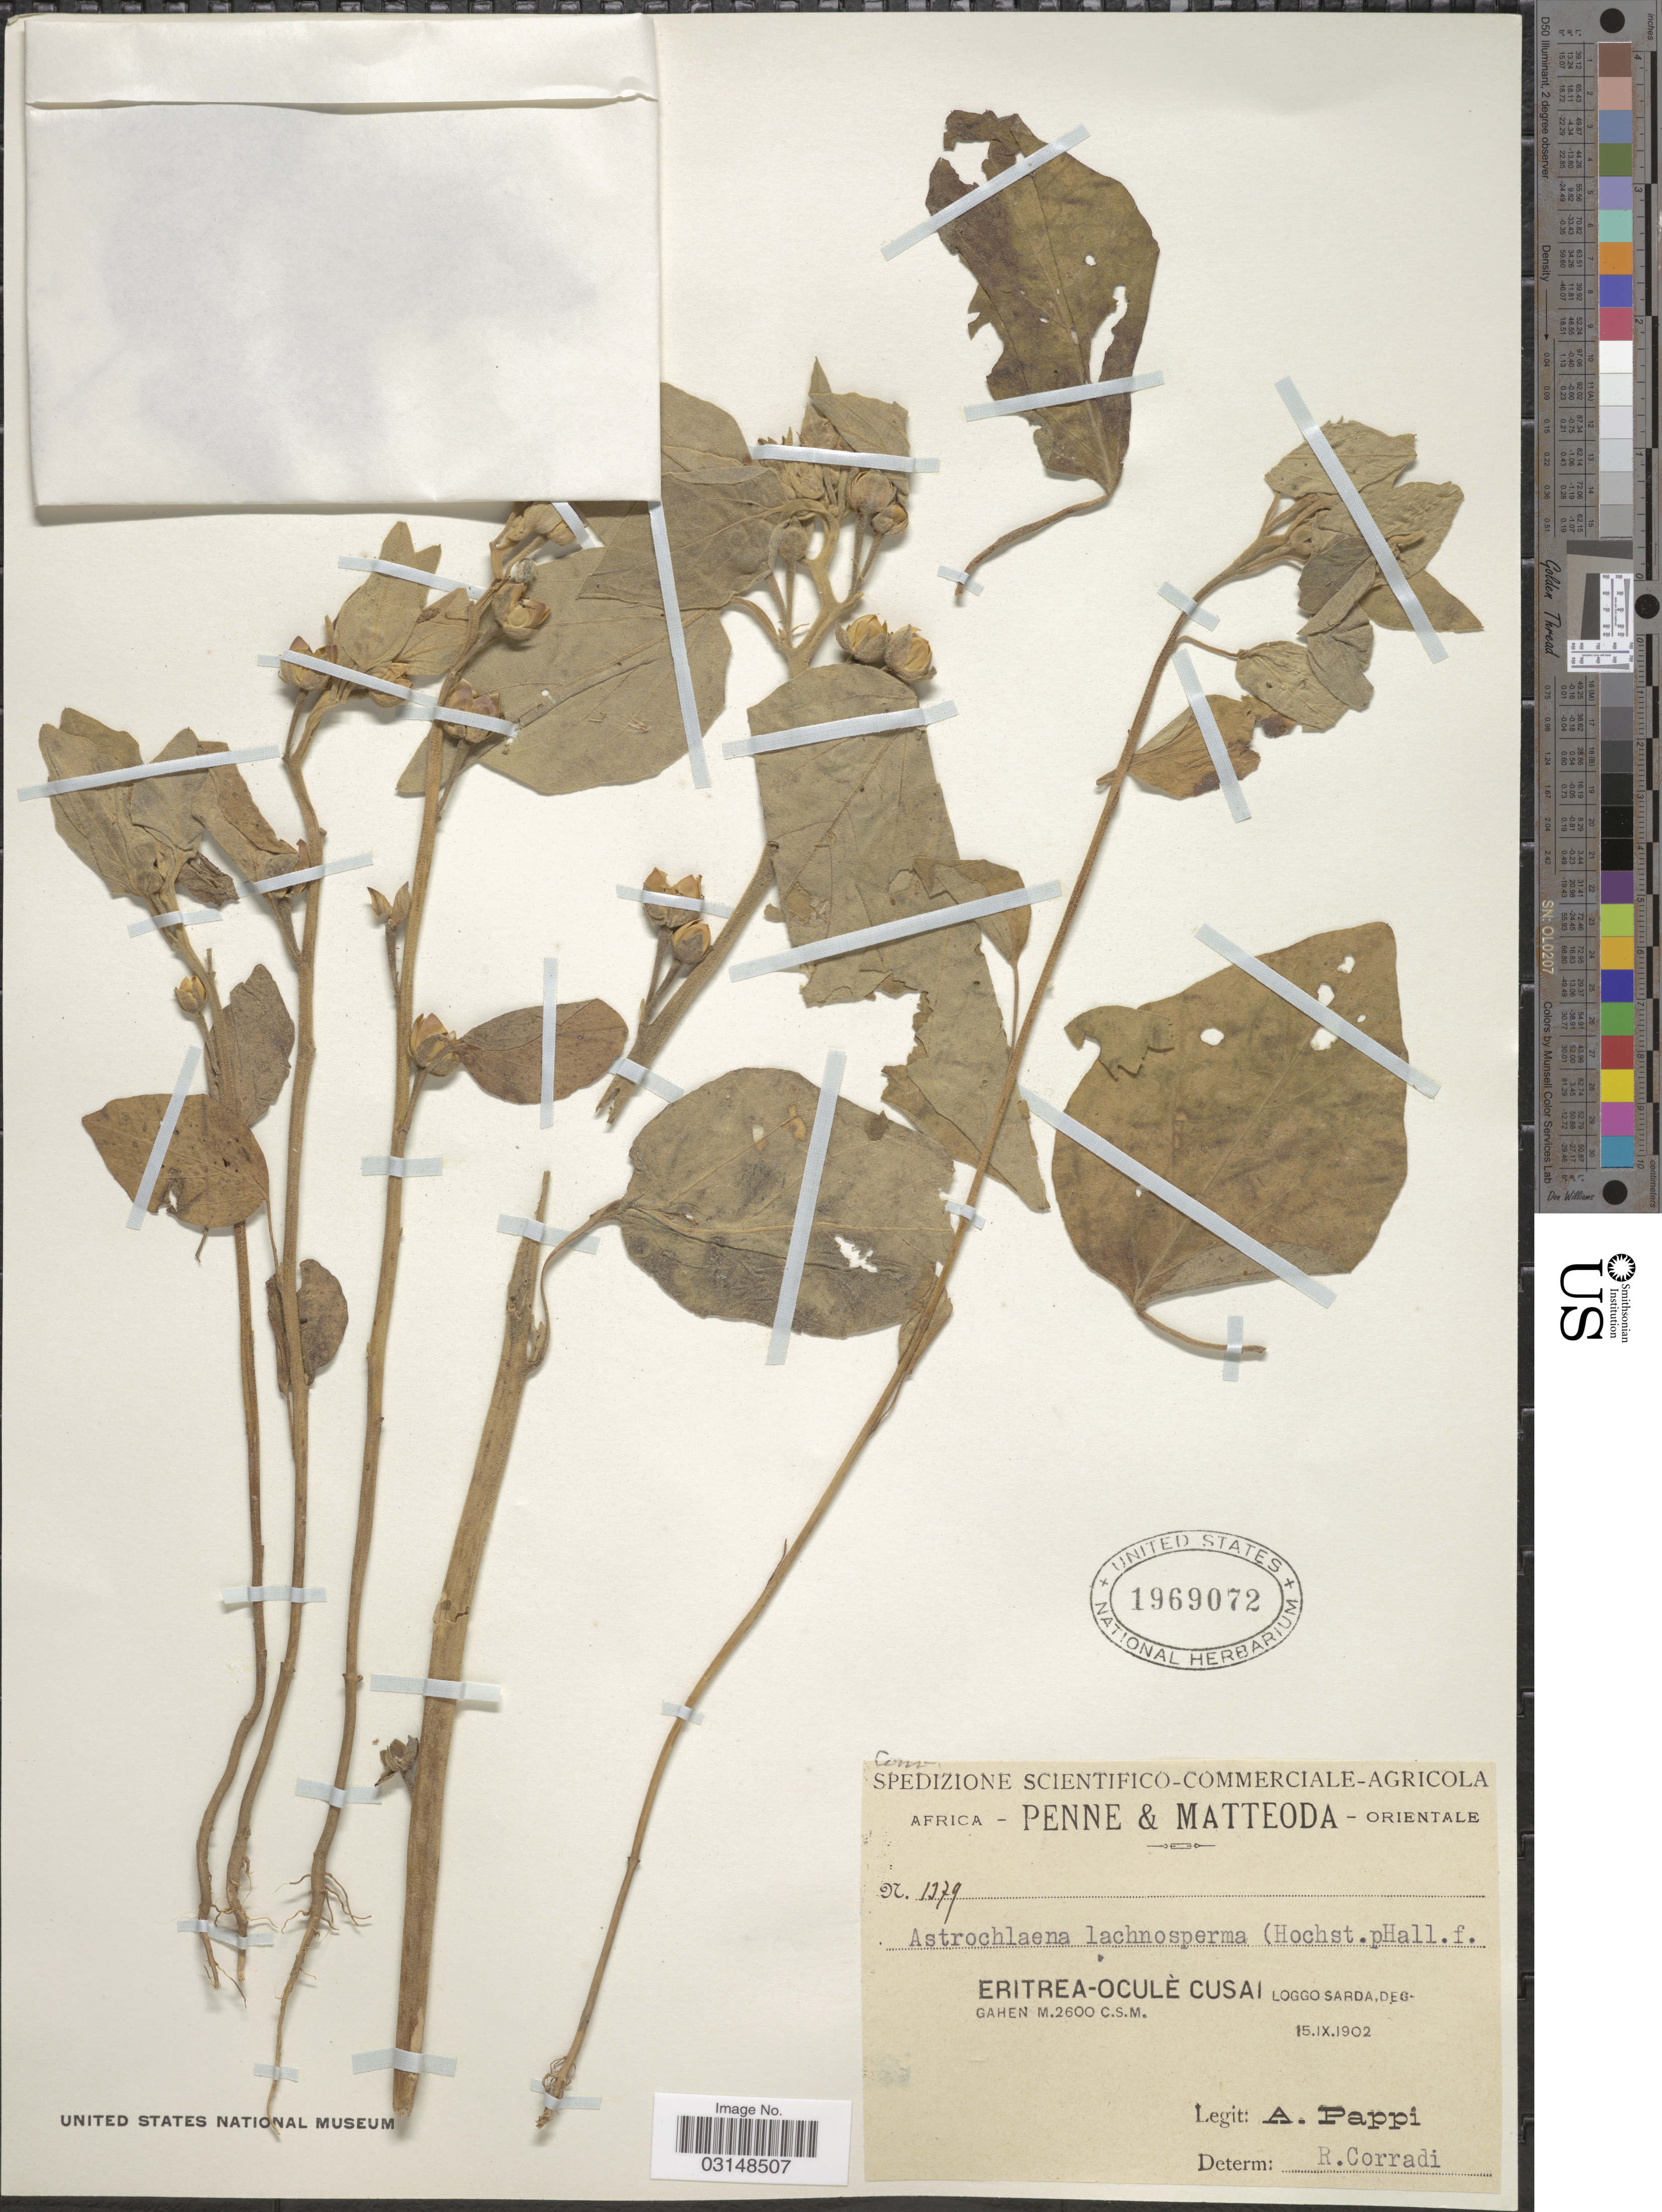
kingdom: Plantae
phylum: Tracheophyta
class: Magnoliopsida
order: Solanales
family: Convolvulaceae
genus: Astripomoea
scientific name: Astripomoea lachnosperma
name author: (Choisy) A. Meeuse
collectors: A. Pappi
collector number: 1379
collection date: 1902-09-15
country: Eritrea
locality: Eritrea-Oculè Cusai Loggo Sarda, Deggahen.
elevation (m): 2600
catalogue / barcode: US 1969072